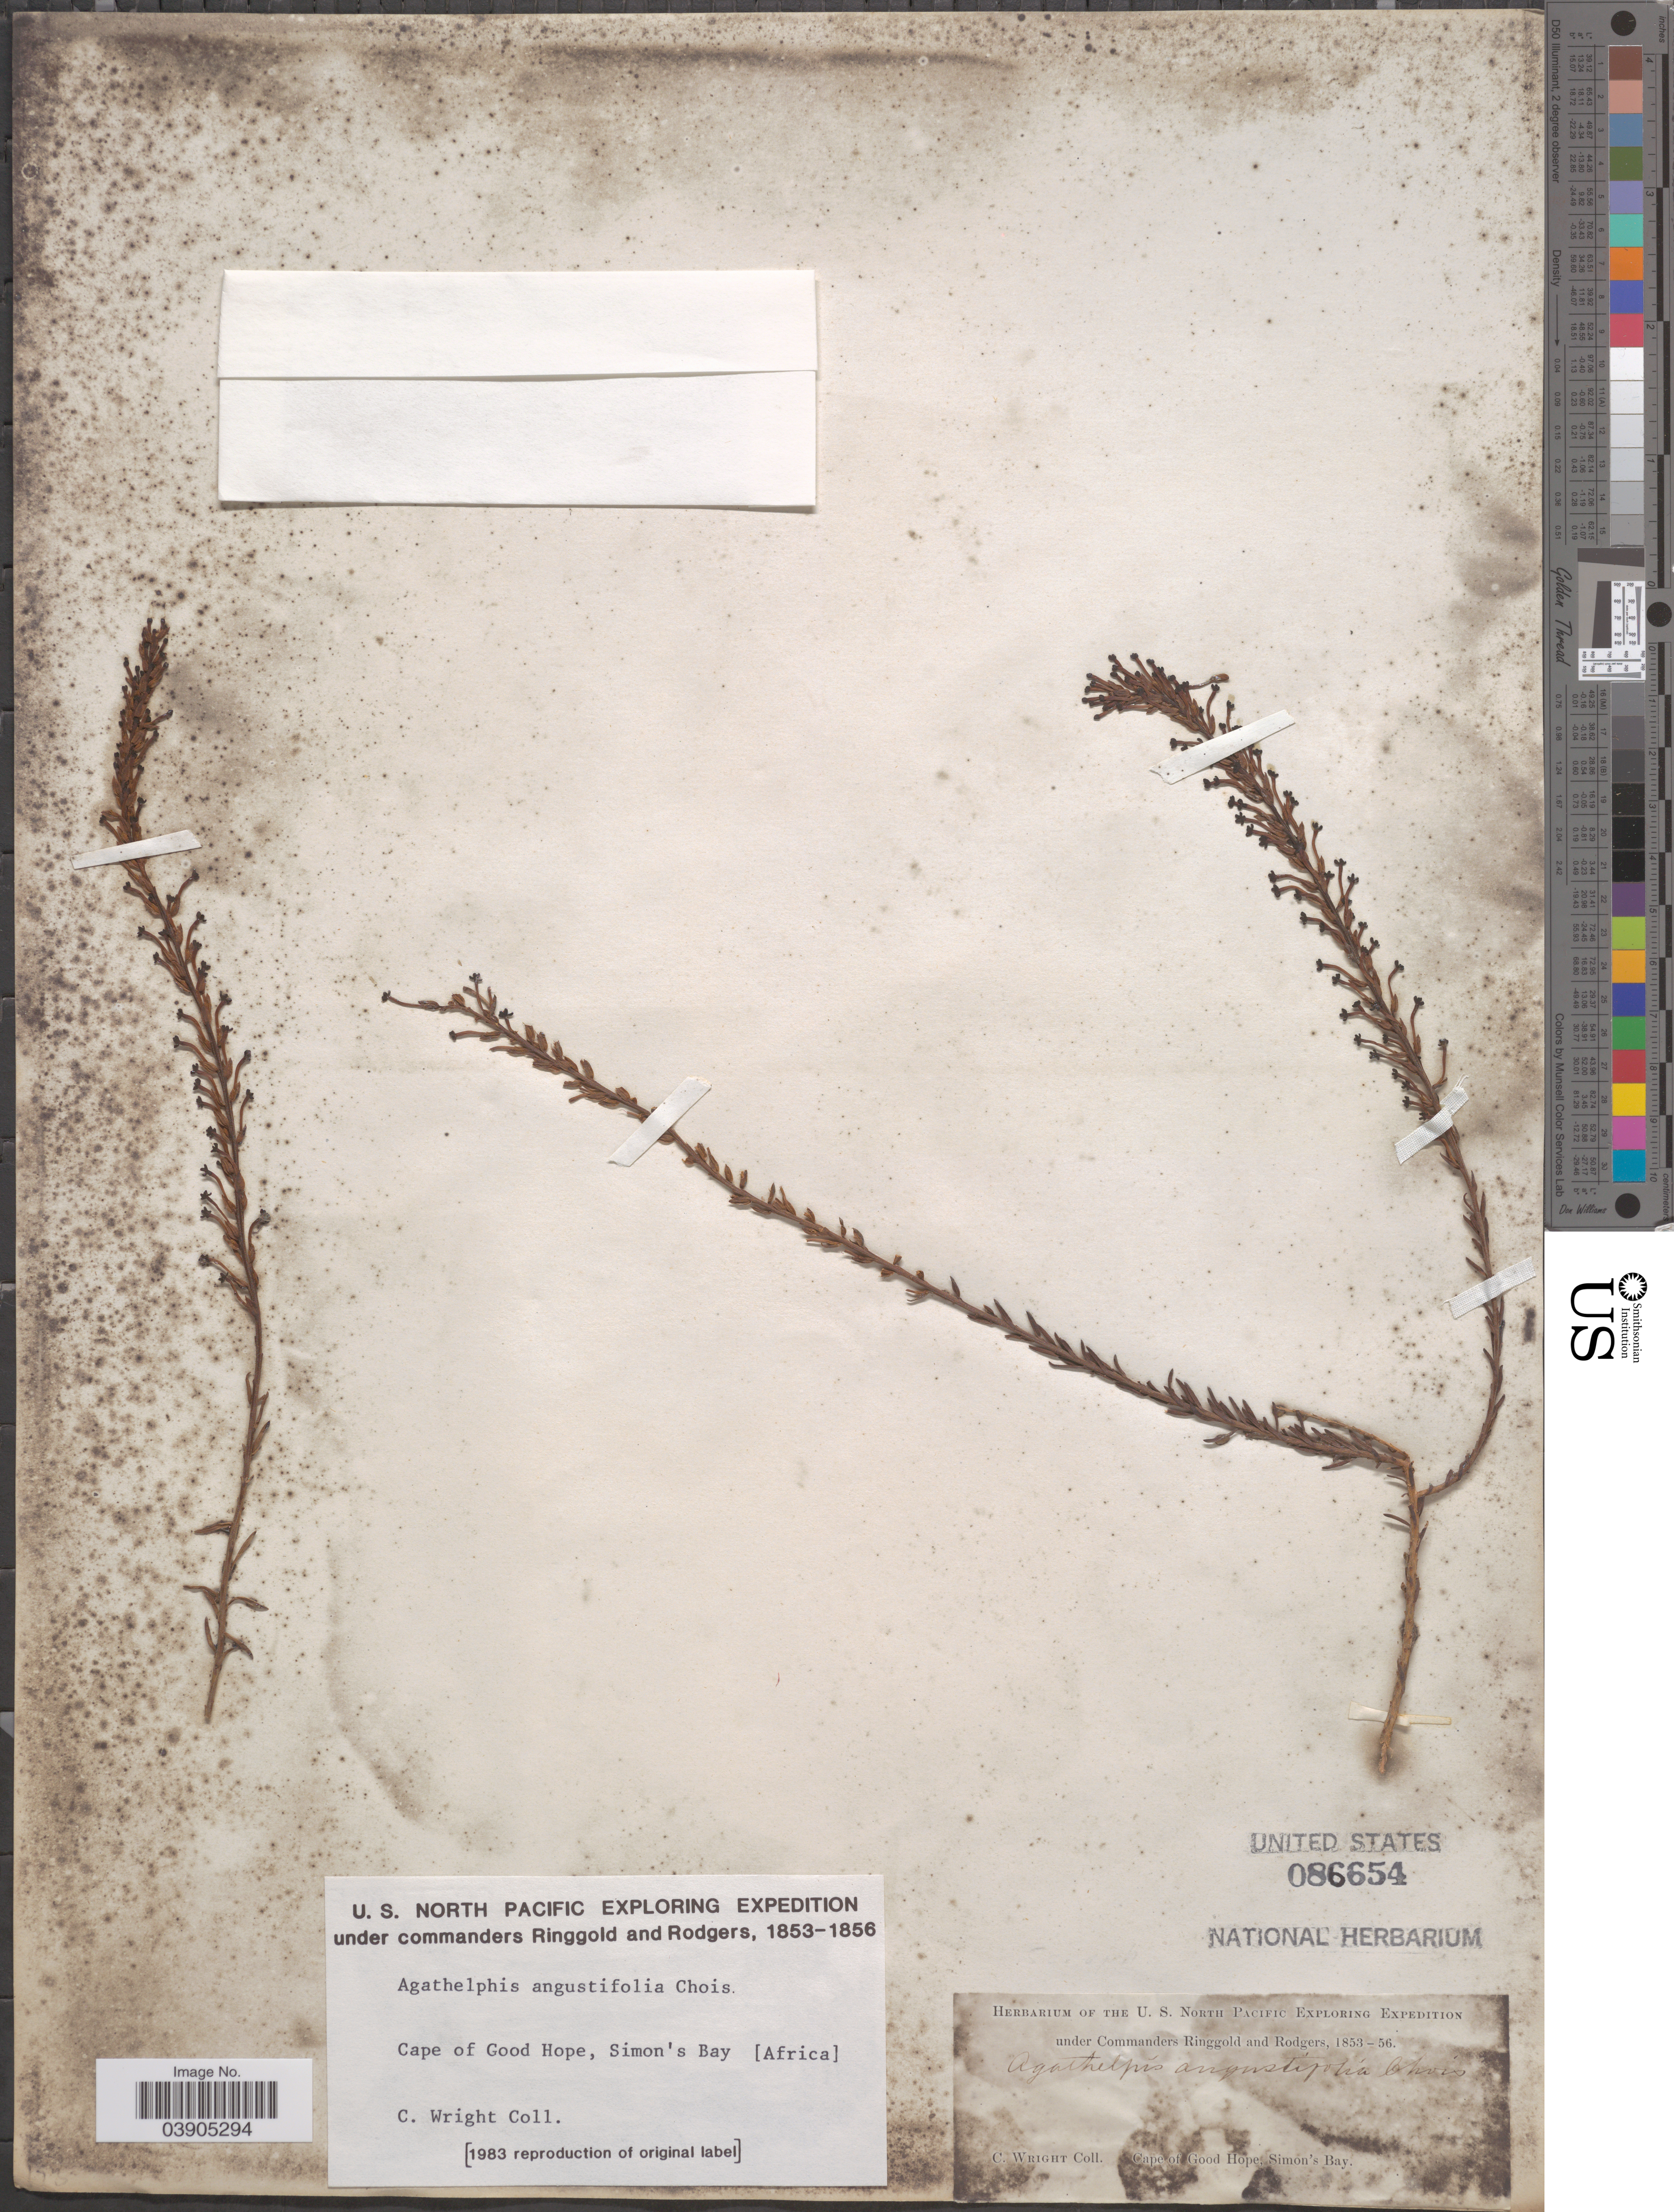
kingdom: Plantae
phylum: Tracheophyta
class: Magnoliopsida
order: Lamiales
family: Plantaginaceae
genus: Agathelpis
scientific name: Agathelpis angustifolia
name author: Choisy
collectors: C. Wright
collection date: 1853/1856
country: South Africa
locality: Cape of Good Hope, Simon's Bay.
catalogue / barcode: US 86654